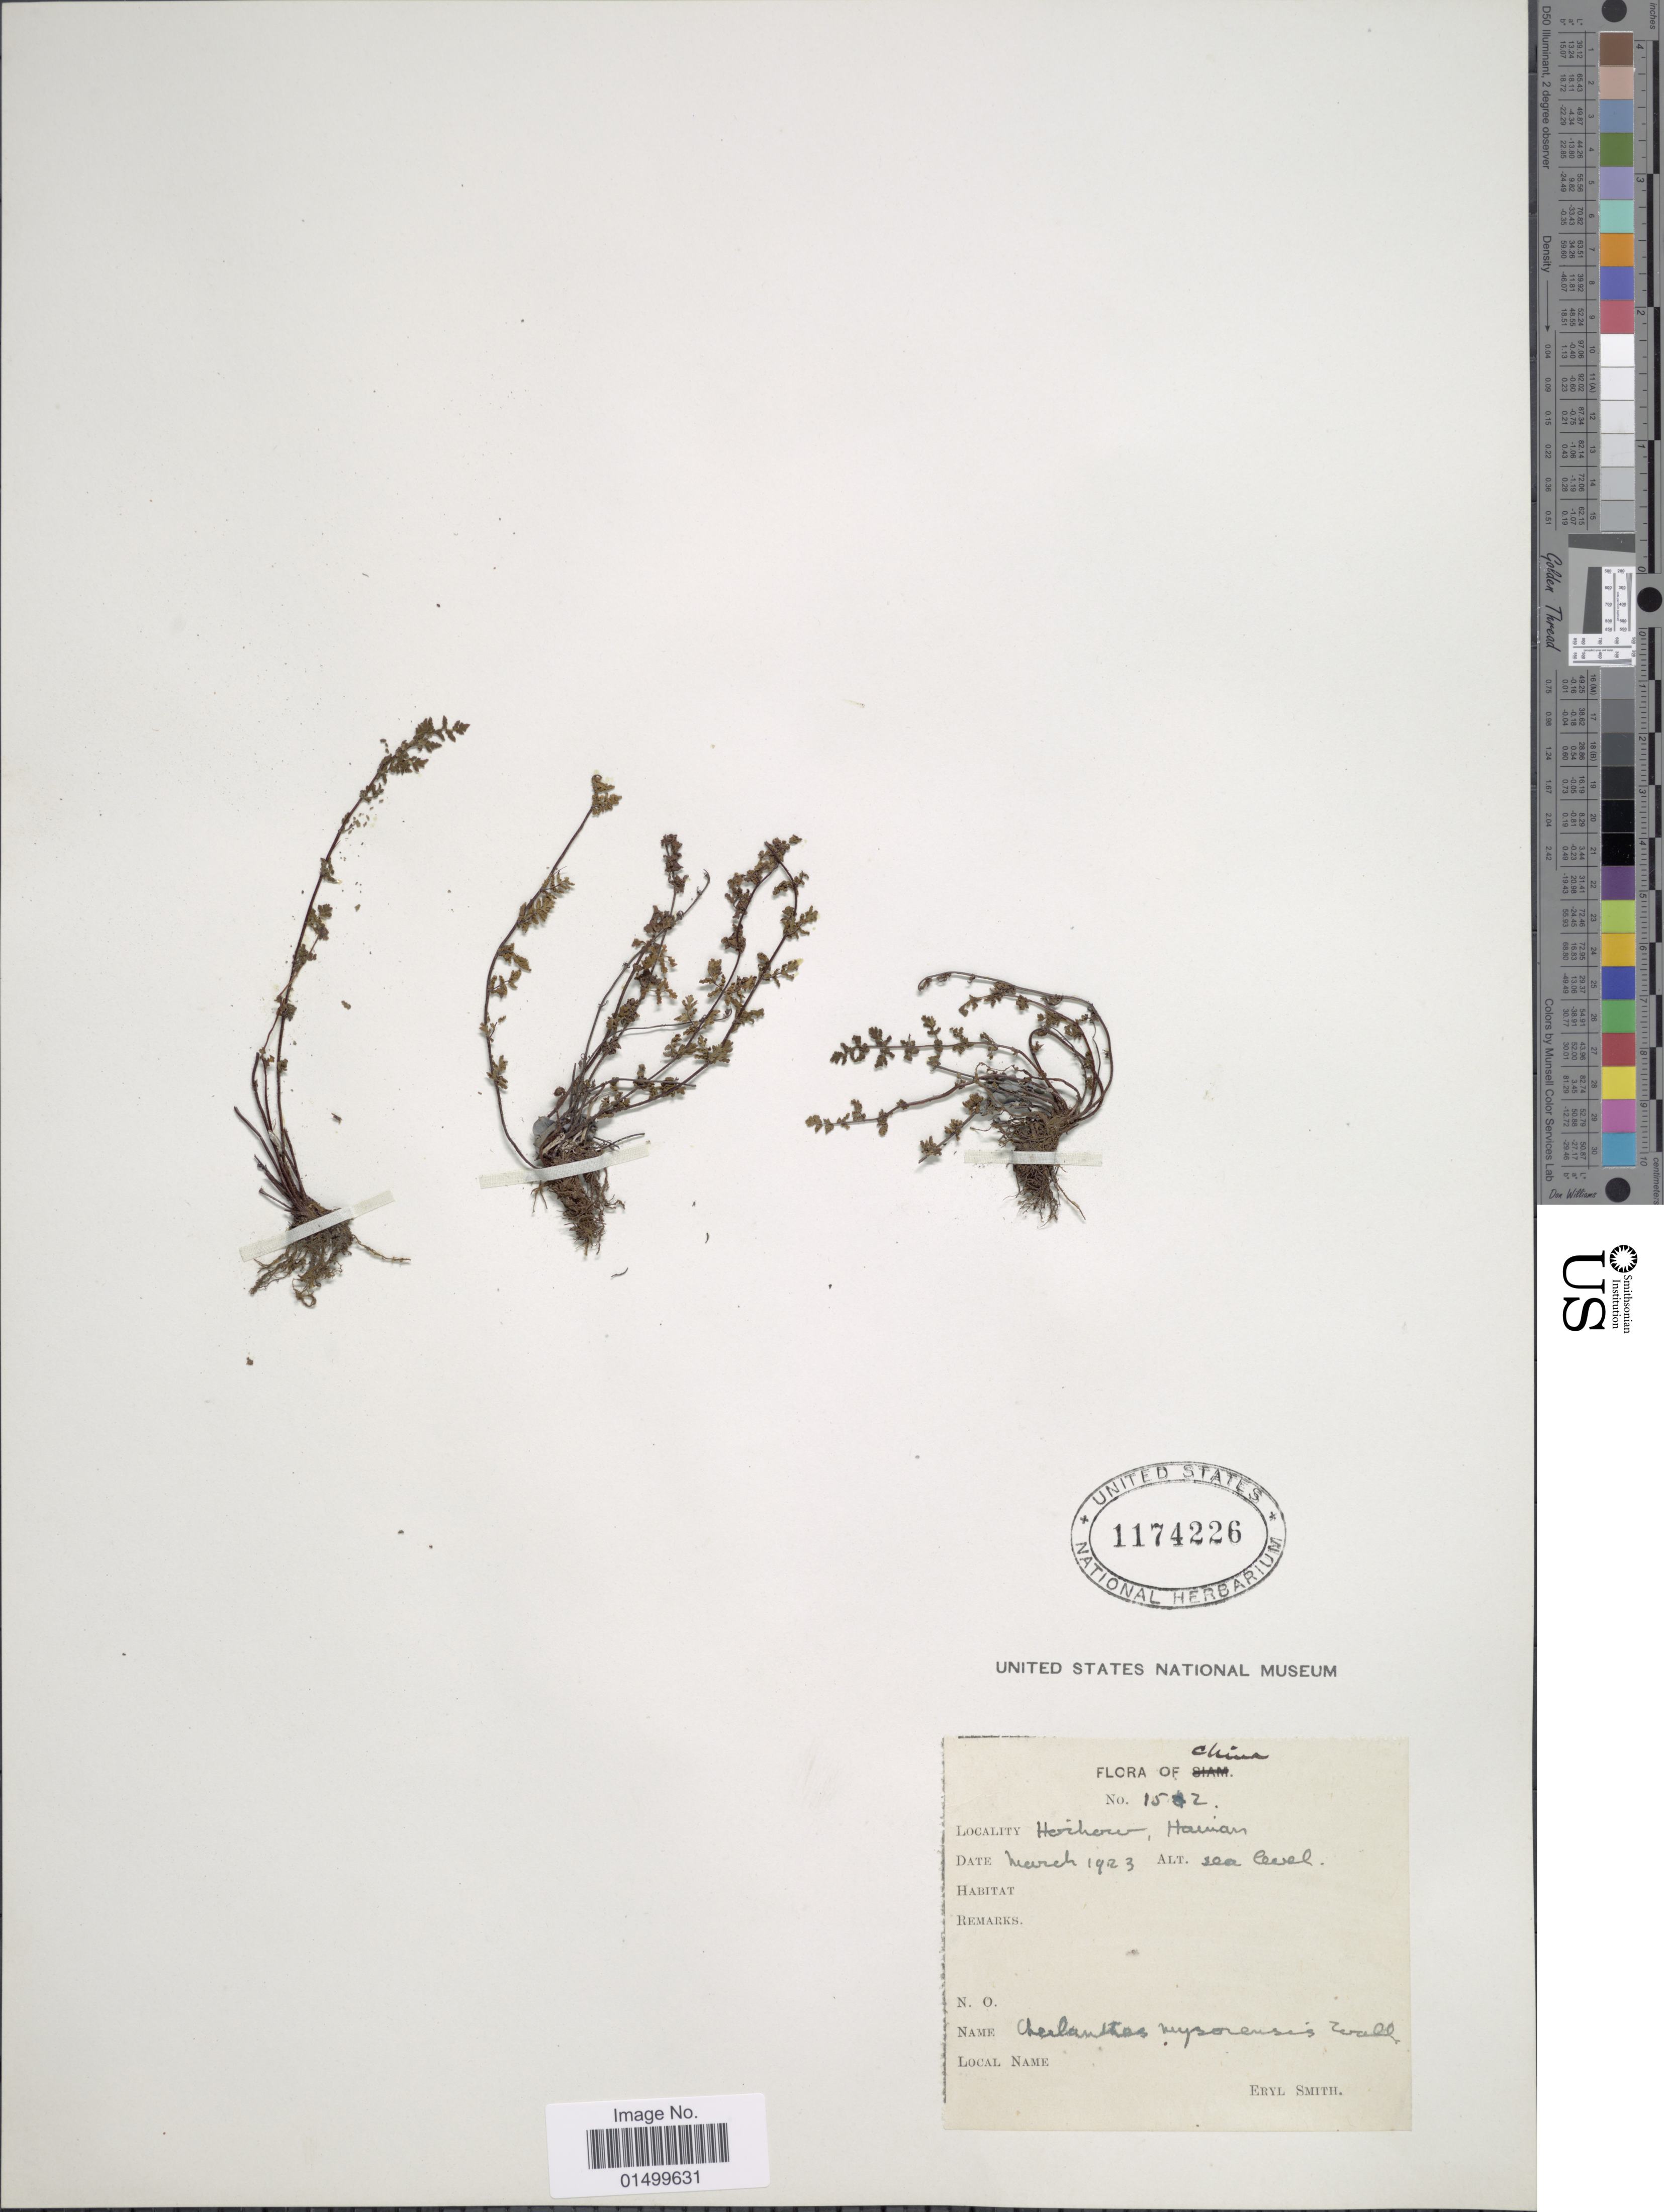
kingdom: Plantae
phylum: Tracheophyta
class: Polypodiopsida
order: Polypodiales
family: Pteridaceae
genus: Cheilanthes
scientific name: Cheilanthes mysurensis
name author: Wall. ex Hook.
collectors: C. E. Smith Jr.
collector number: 152?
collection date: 1923-03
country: China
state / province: Hainan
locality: Herichow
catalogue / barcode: US 1174226